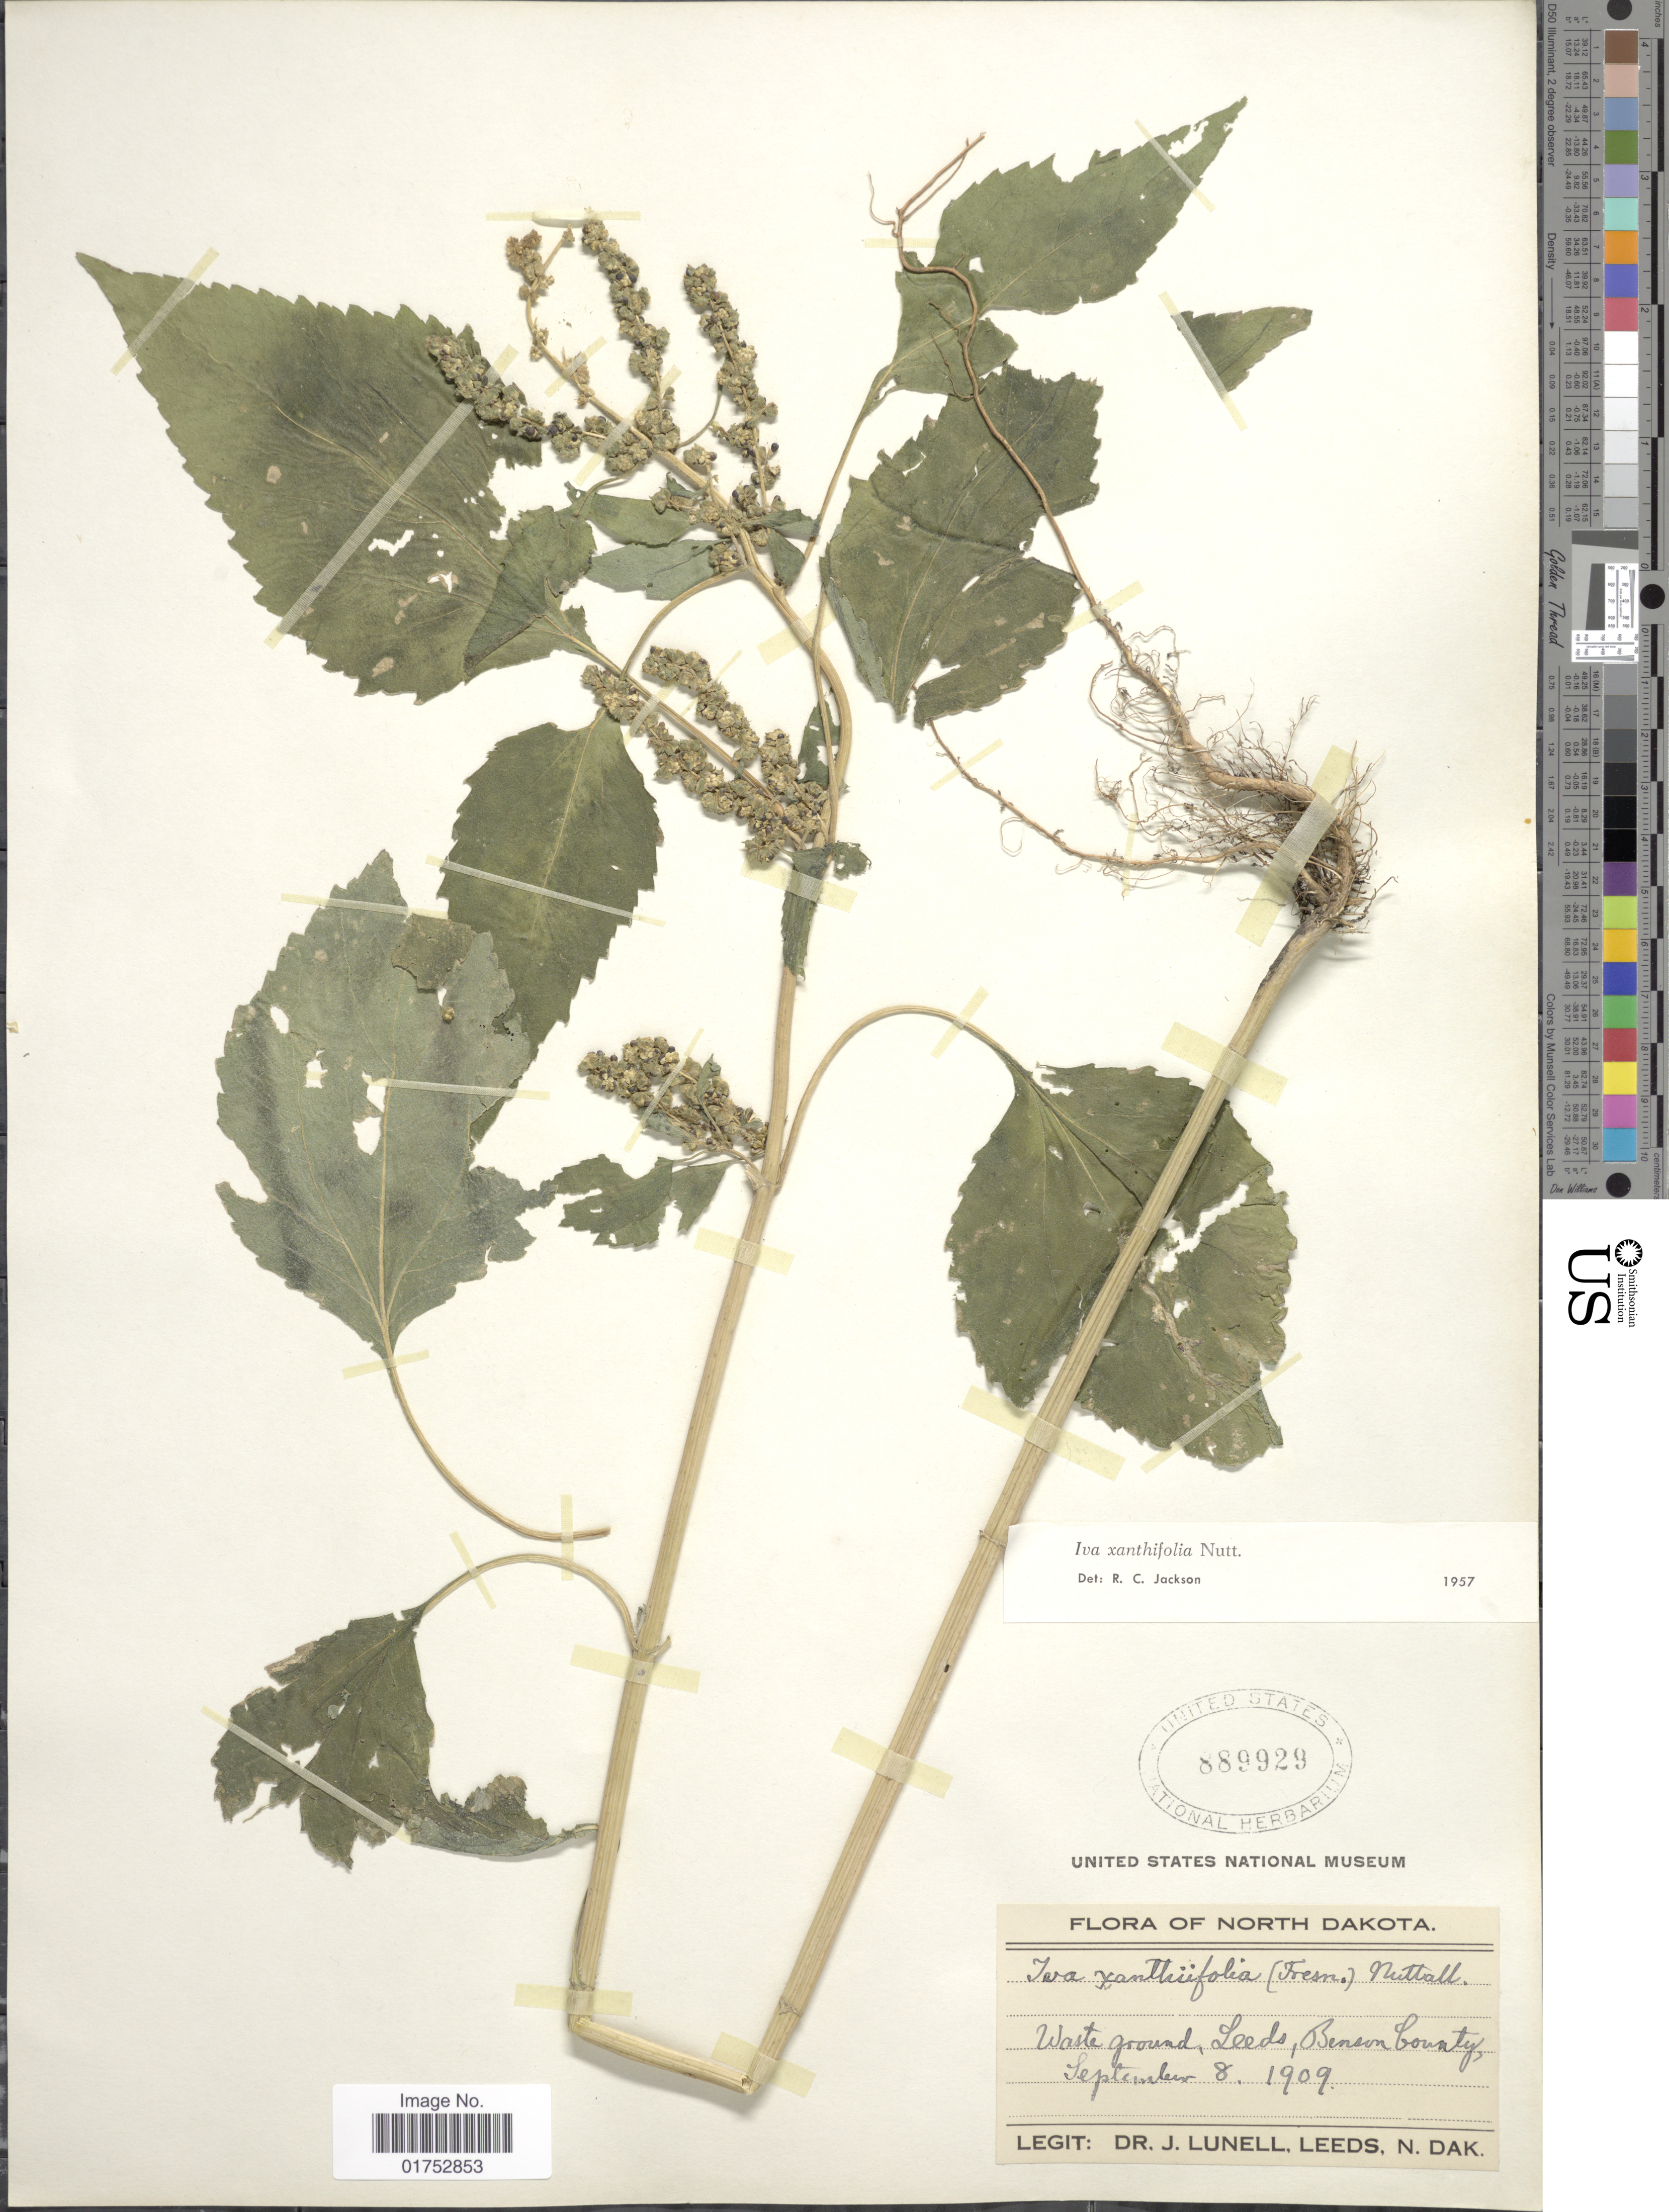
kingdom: Plantae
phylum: Tracheophyta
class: Magnoliopsida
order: Asterales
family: Asteraceae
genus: Iva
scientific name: Iva xanthifolia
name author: Nutt.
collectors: J. Lunell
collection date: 1909-09-08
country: United States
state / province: North Dakota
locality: Leeds, Benson County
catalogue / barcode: US 889929